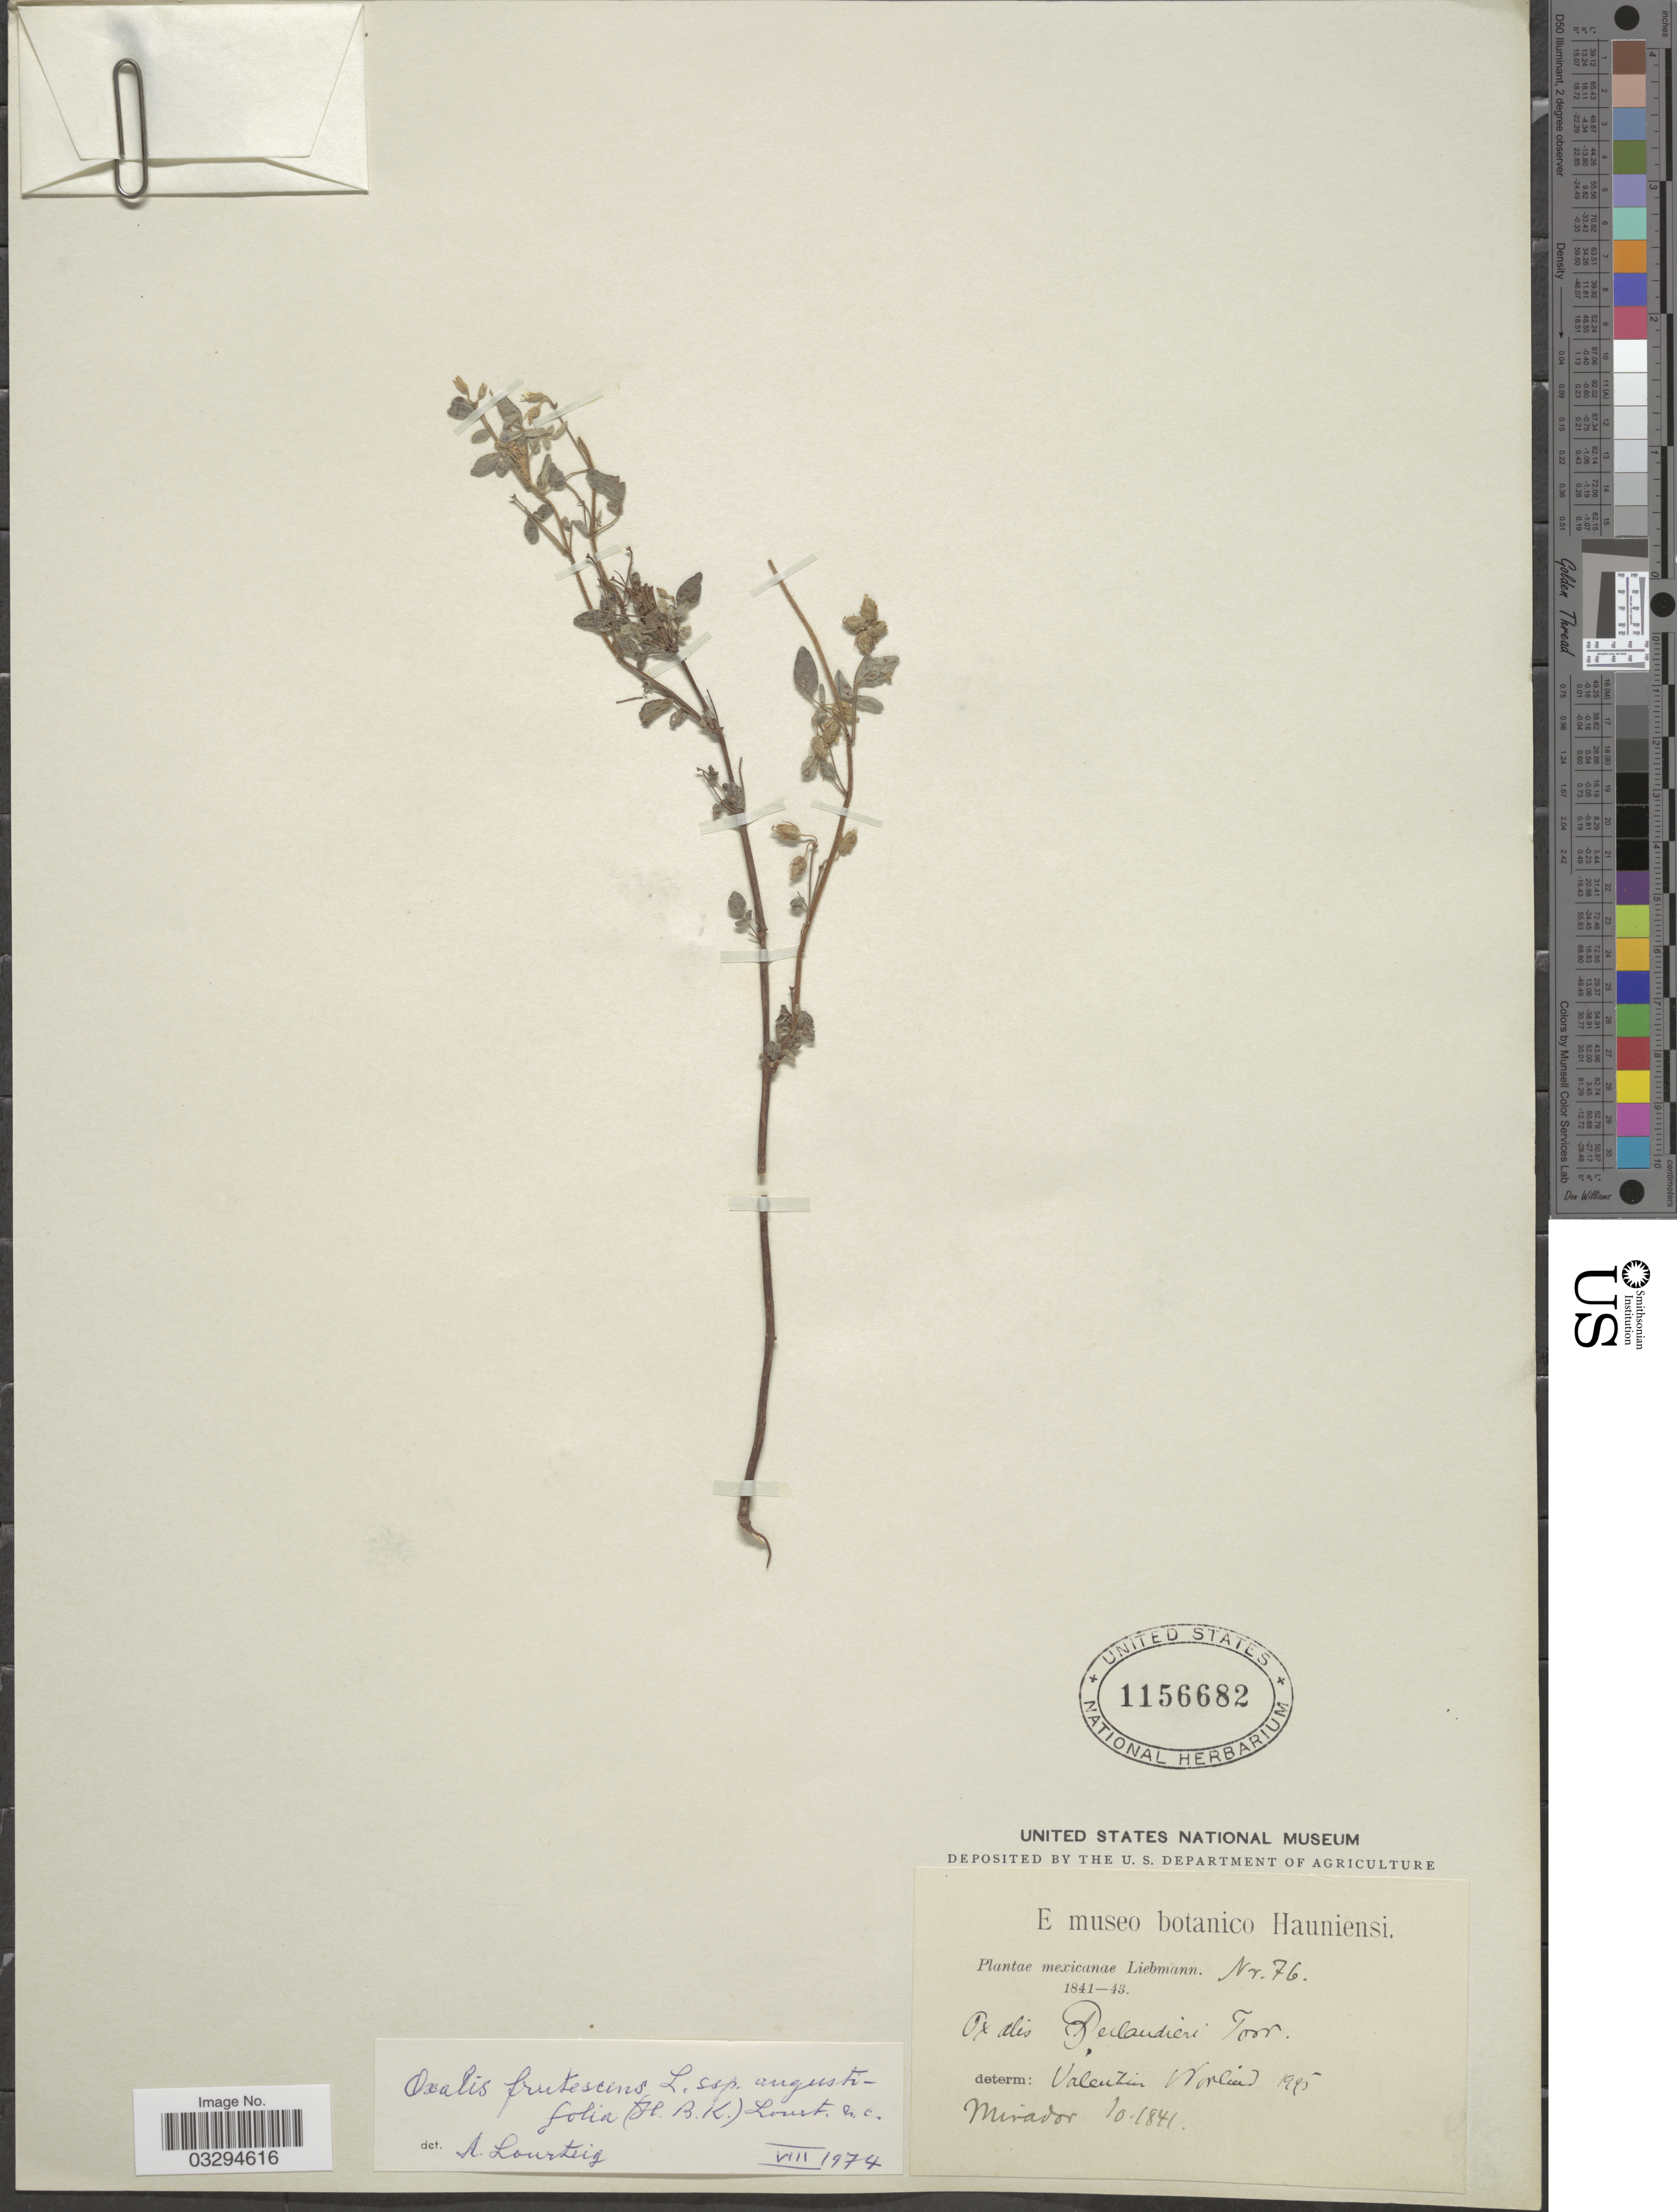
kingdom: Plantae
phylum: Tracheophyta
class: Magnoliopsida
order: Oxalidales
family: Oxalidaceae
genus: Oxalis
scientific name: Oxalis frutescens subsp. angustifolia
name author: (Kunth) Lourteig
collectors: Liebmann, --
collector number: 76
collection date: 1841-10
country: Mexico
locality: Mirador.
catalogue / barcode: US 1156682